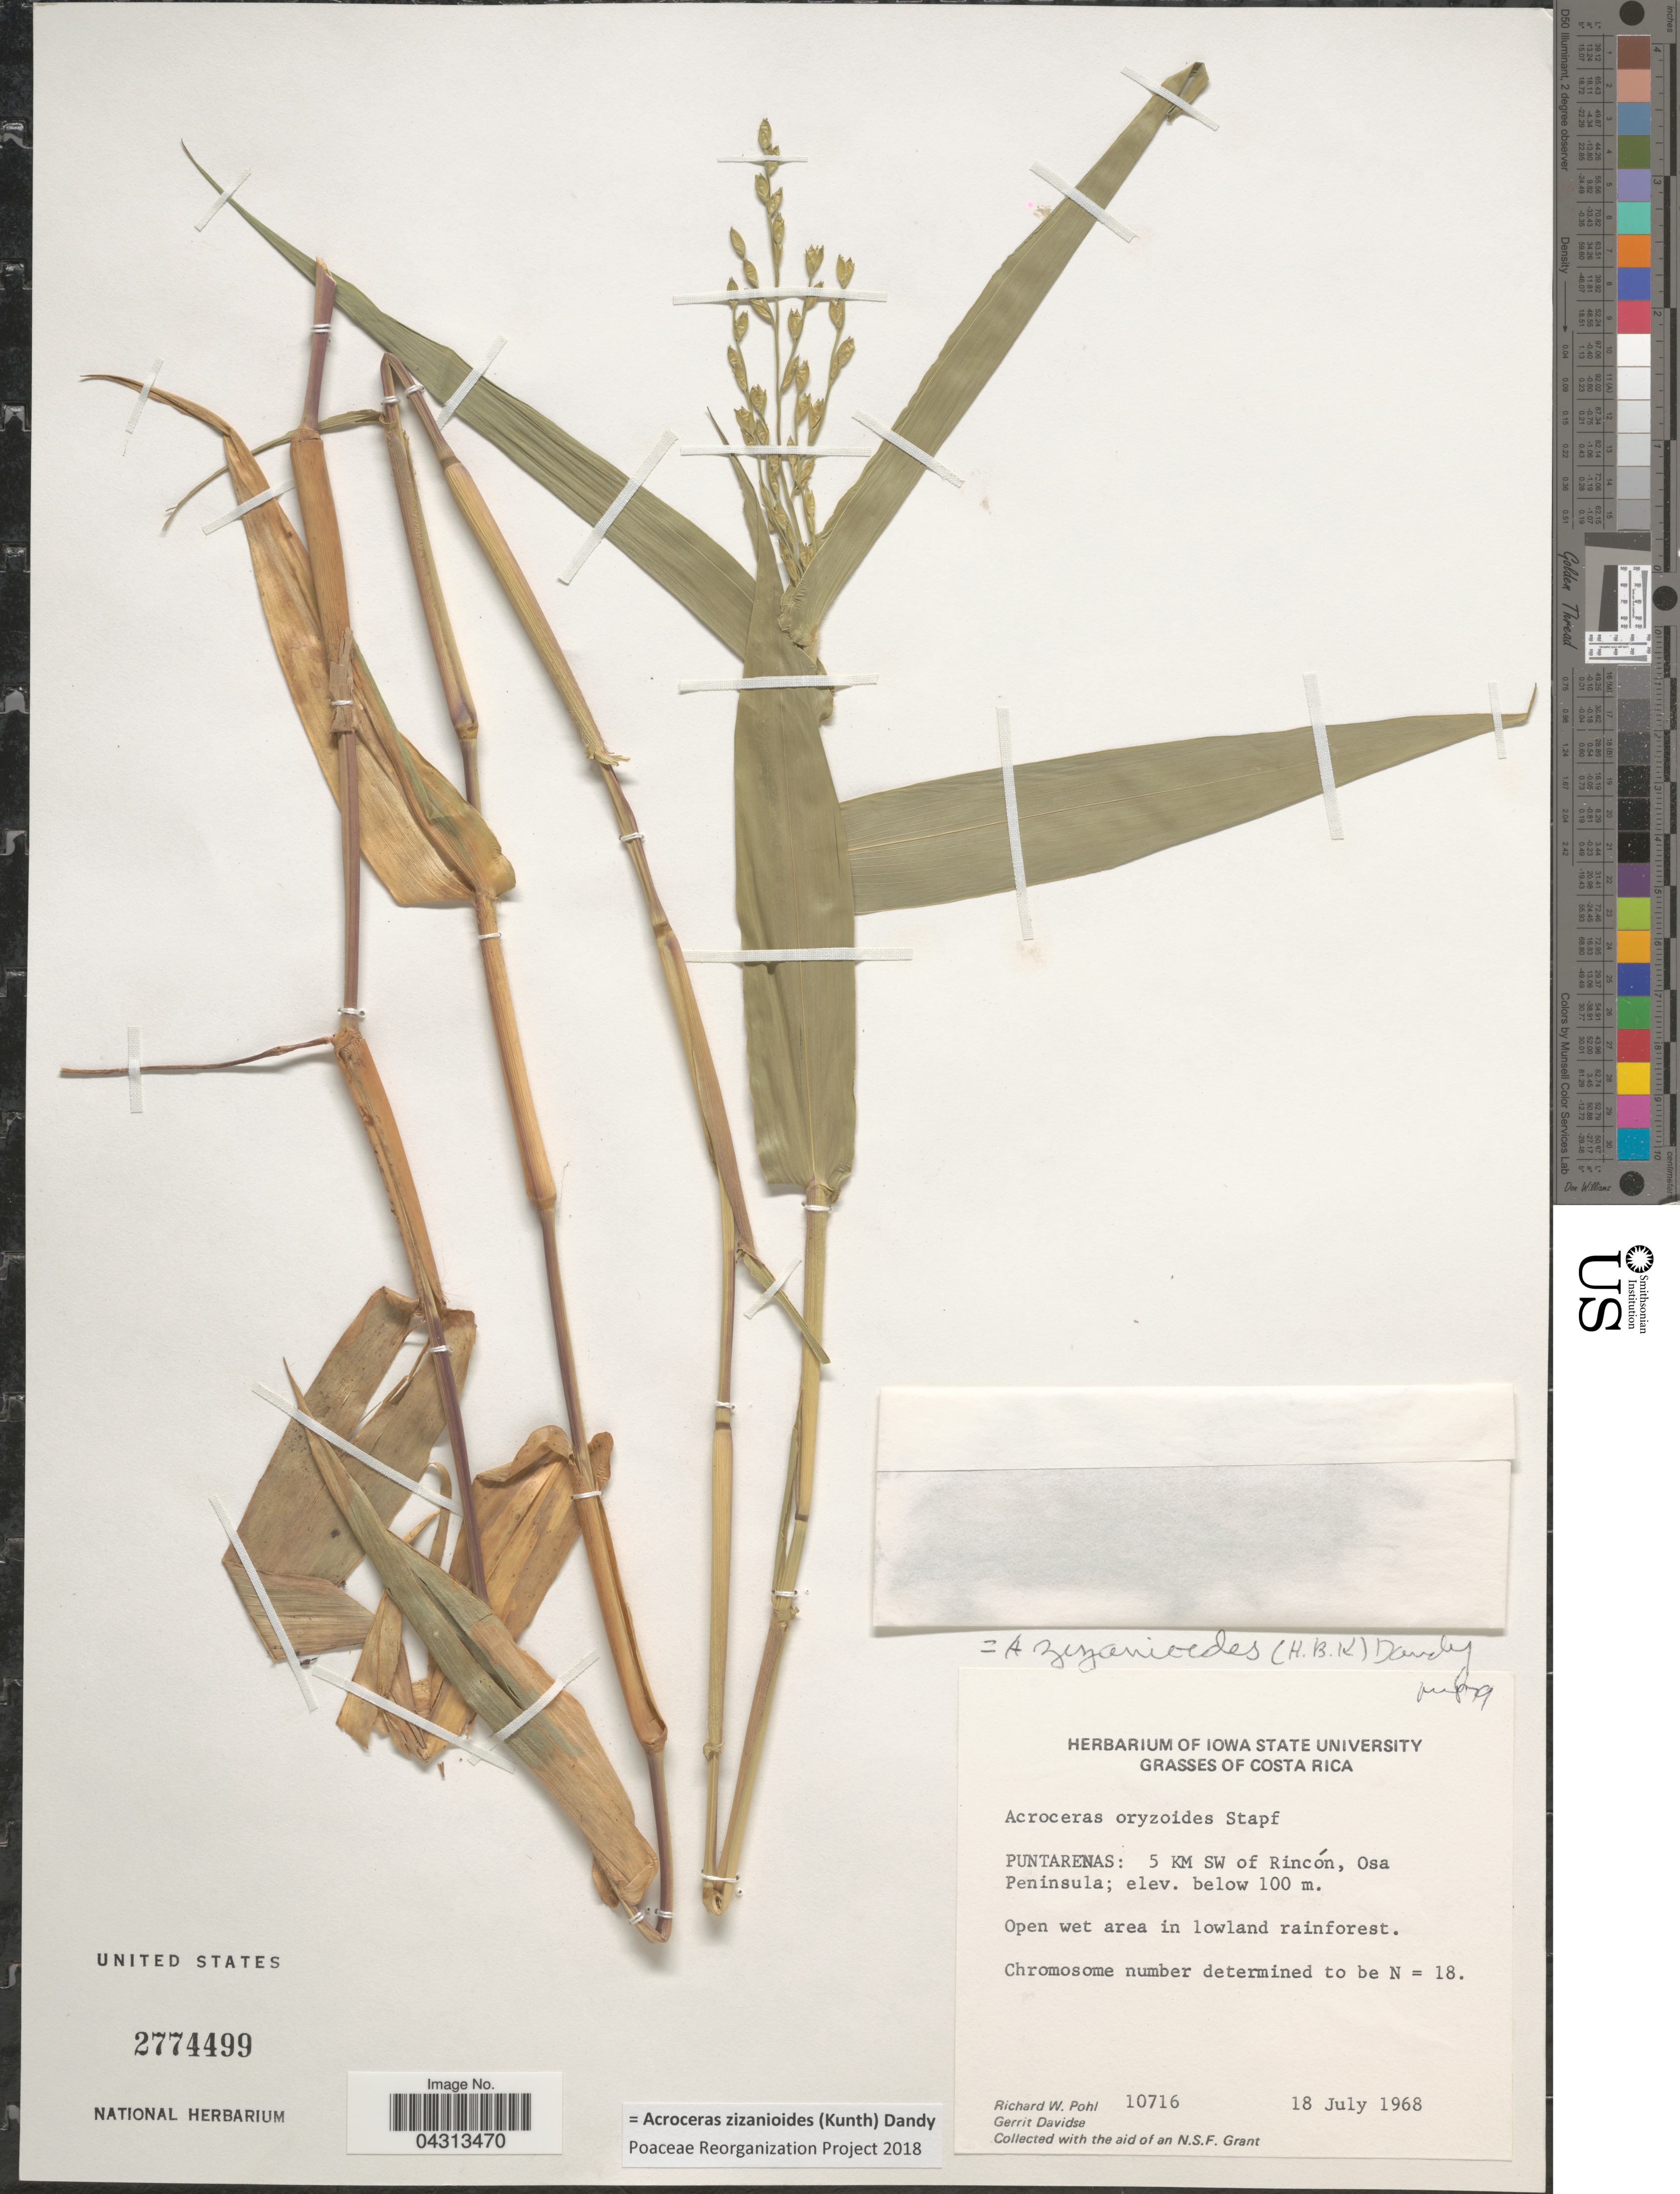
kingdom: Plantae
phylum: Tracheophyta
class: Liliopsida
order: Poales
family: Poaceae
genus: Acroceras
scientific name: Acroceras zizanioides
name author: (Kunth) Dandy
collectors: R. W. Pohl & G. Davidse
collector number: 10716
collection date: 1968-07-18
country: Costa Rica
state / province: Puntarenas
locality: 5 KM SW of Rincón, Osa Peninsula. Open wet area in lowland rainforest.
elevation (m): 100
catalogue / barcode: US 2774499